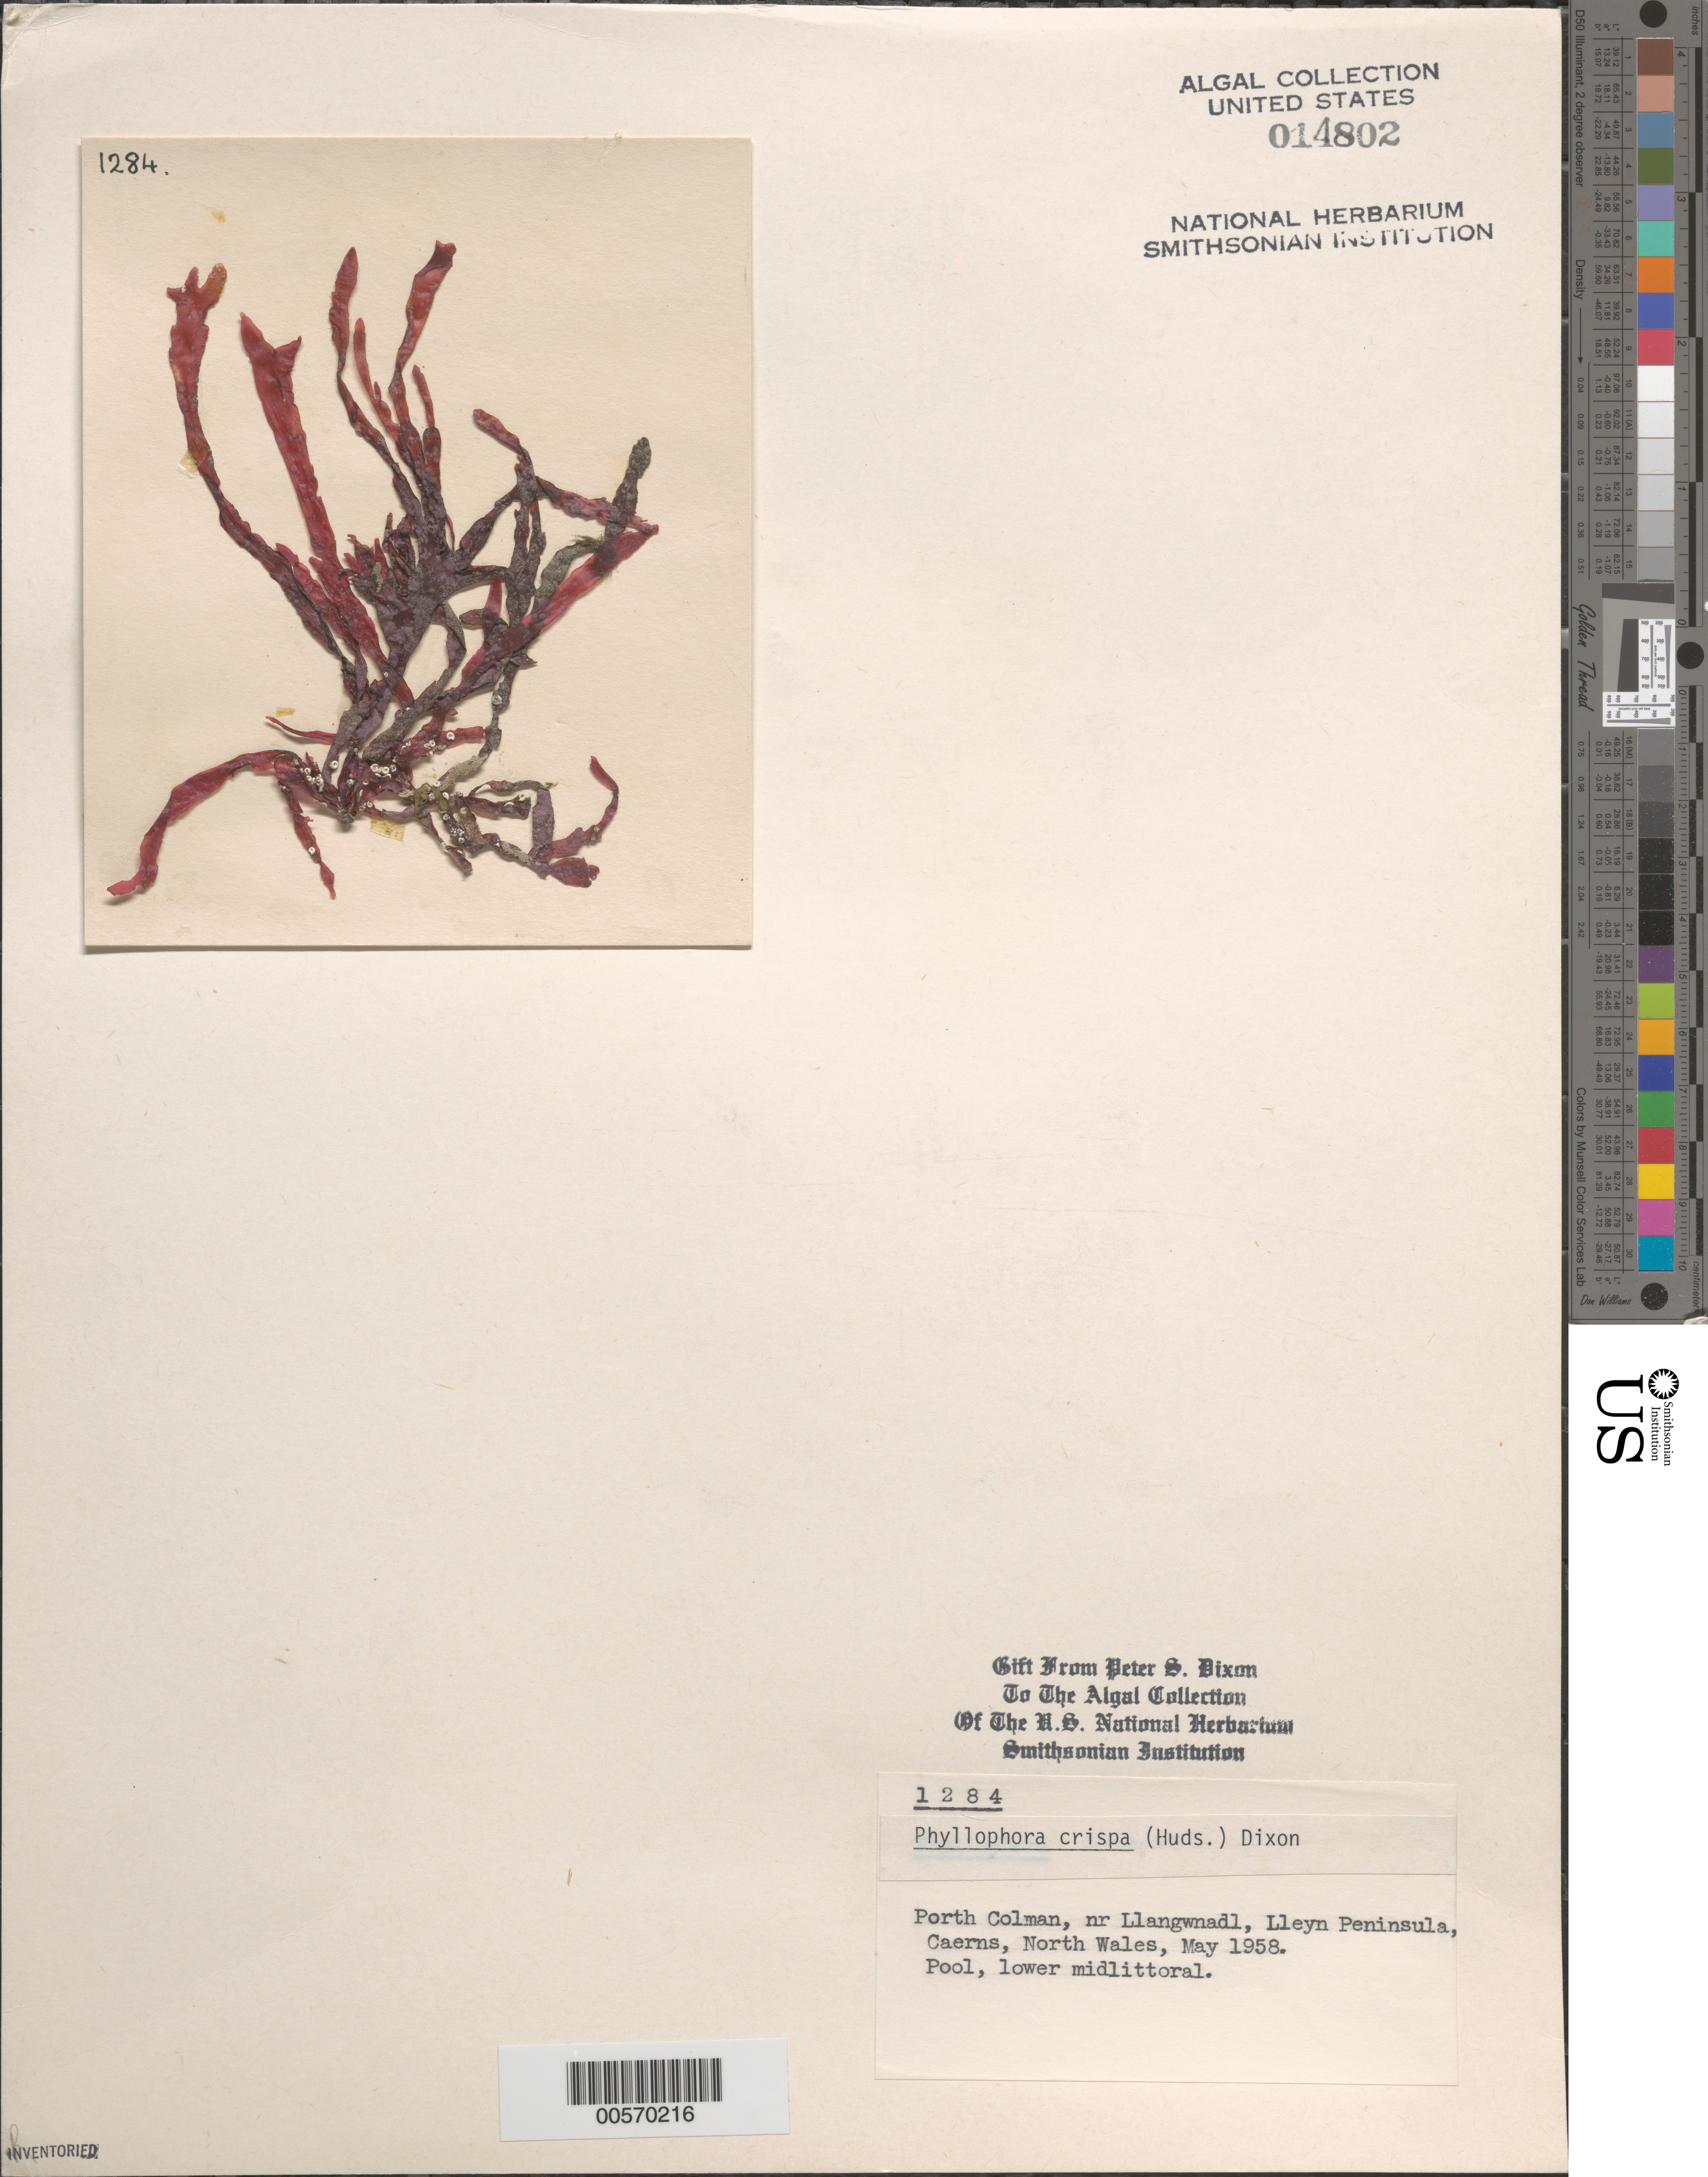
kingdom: Plantae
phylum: Rhodophyta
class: Florideophyceae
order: Gigartinales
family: Phyllophoraceae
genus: Phyllophora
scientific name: Phyllophora crispa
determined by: Dixon, P. S.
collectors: P. S. Dixon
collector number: PSD 1284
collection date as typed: May 1958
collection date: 1958-05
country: United Kingdom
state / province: Wales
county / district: Gwynedd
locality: Porth Colman, near Llangwnadl, Lleyn Peninsula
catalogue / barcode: US 14802